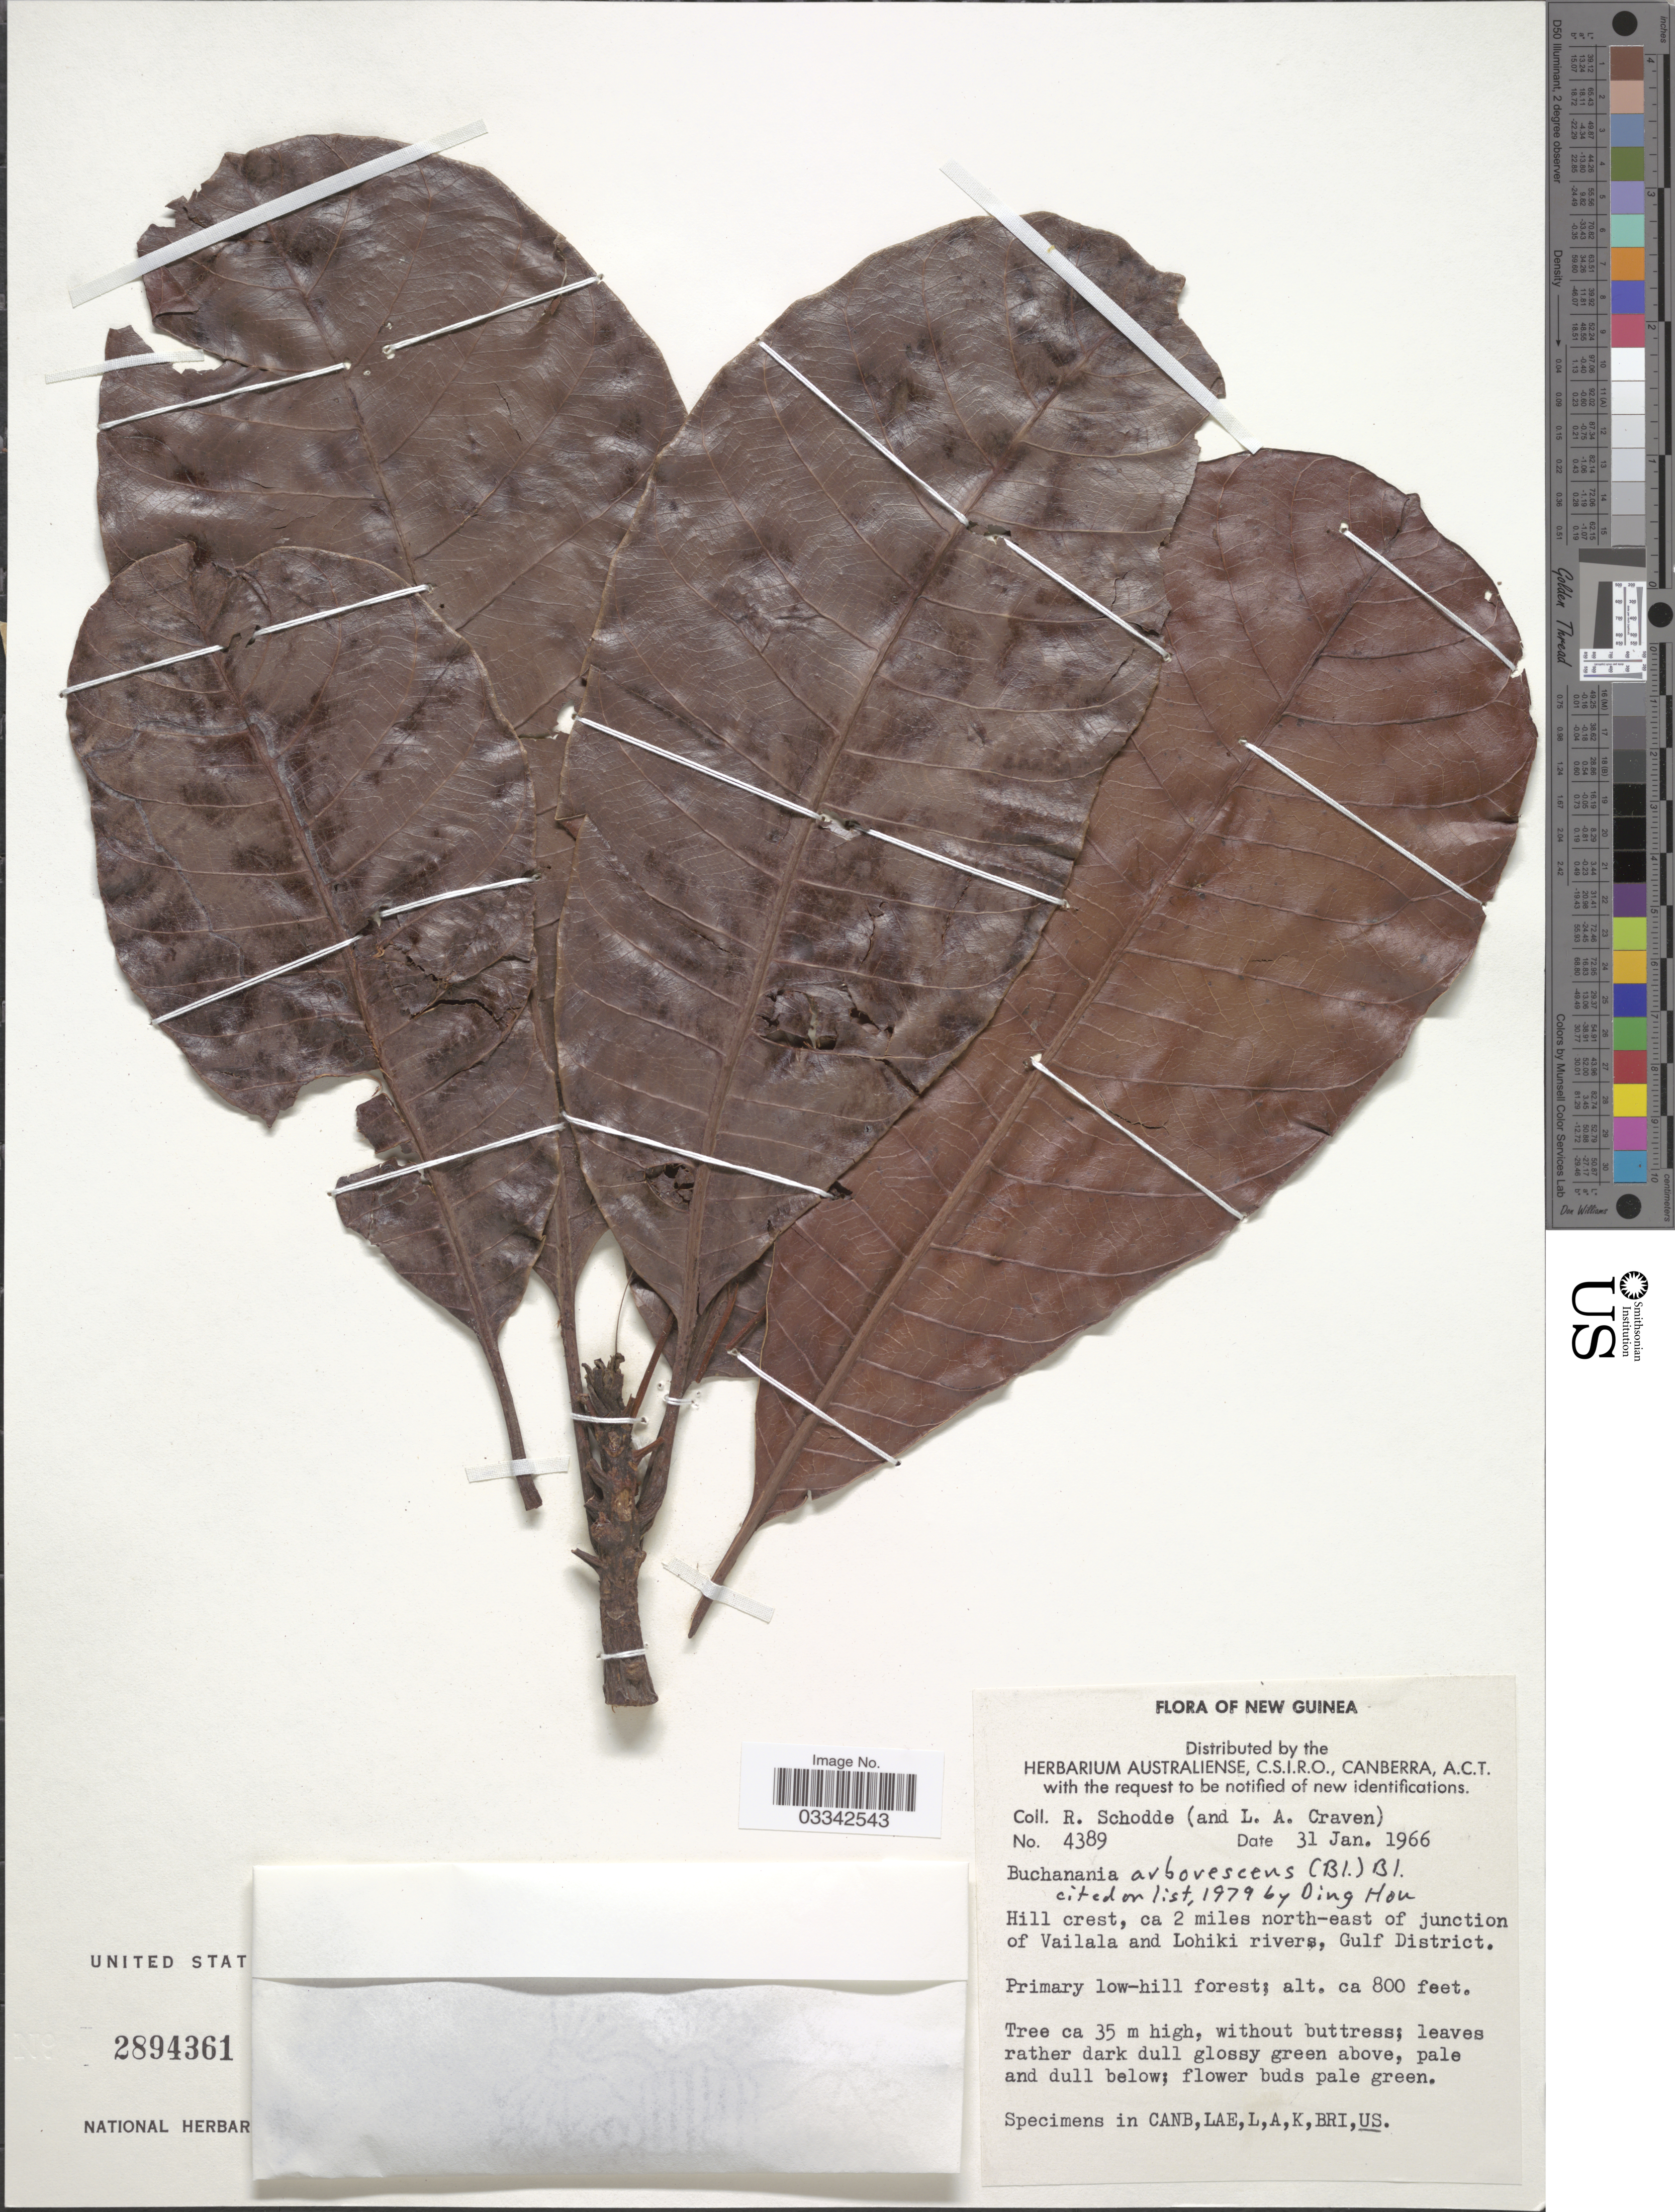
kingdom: Plantae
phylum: Tracheophyta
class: Magnoliopsida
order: Sapindales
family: Anacardiaceae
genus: Buchanania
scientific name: Buchanania arborescens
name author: (Blume) Blume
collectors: R. Schodde & L. A. Craven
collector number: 4389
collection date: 1966-01-31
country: Papua New Guinea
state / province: Gulf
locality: New Guinea. Hill crest, ca 2 miles north-east of junction of Vailala and Lohiki rivers, Gulf District.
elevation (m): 244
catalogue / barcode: US 2894361